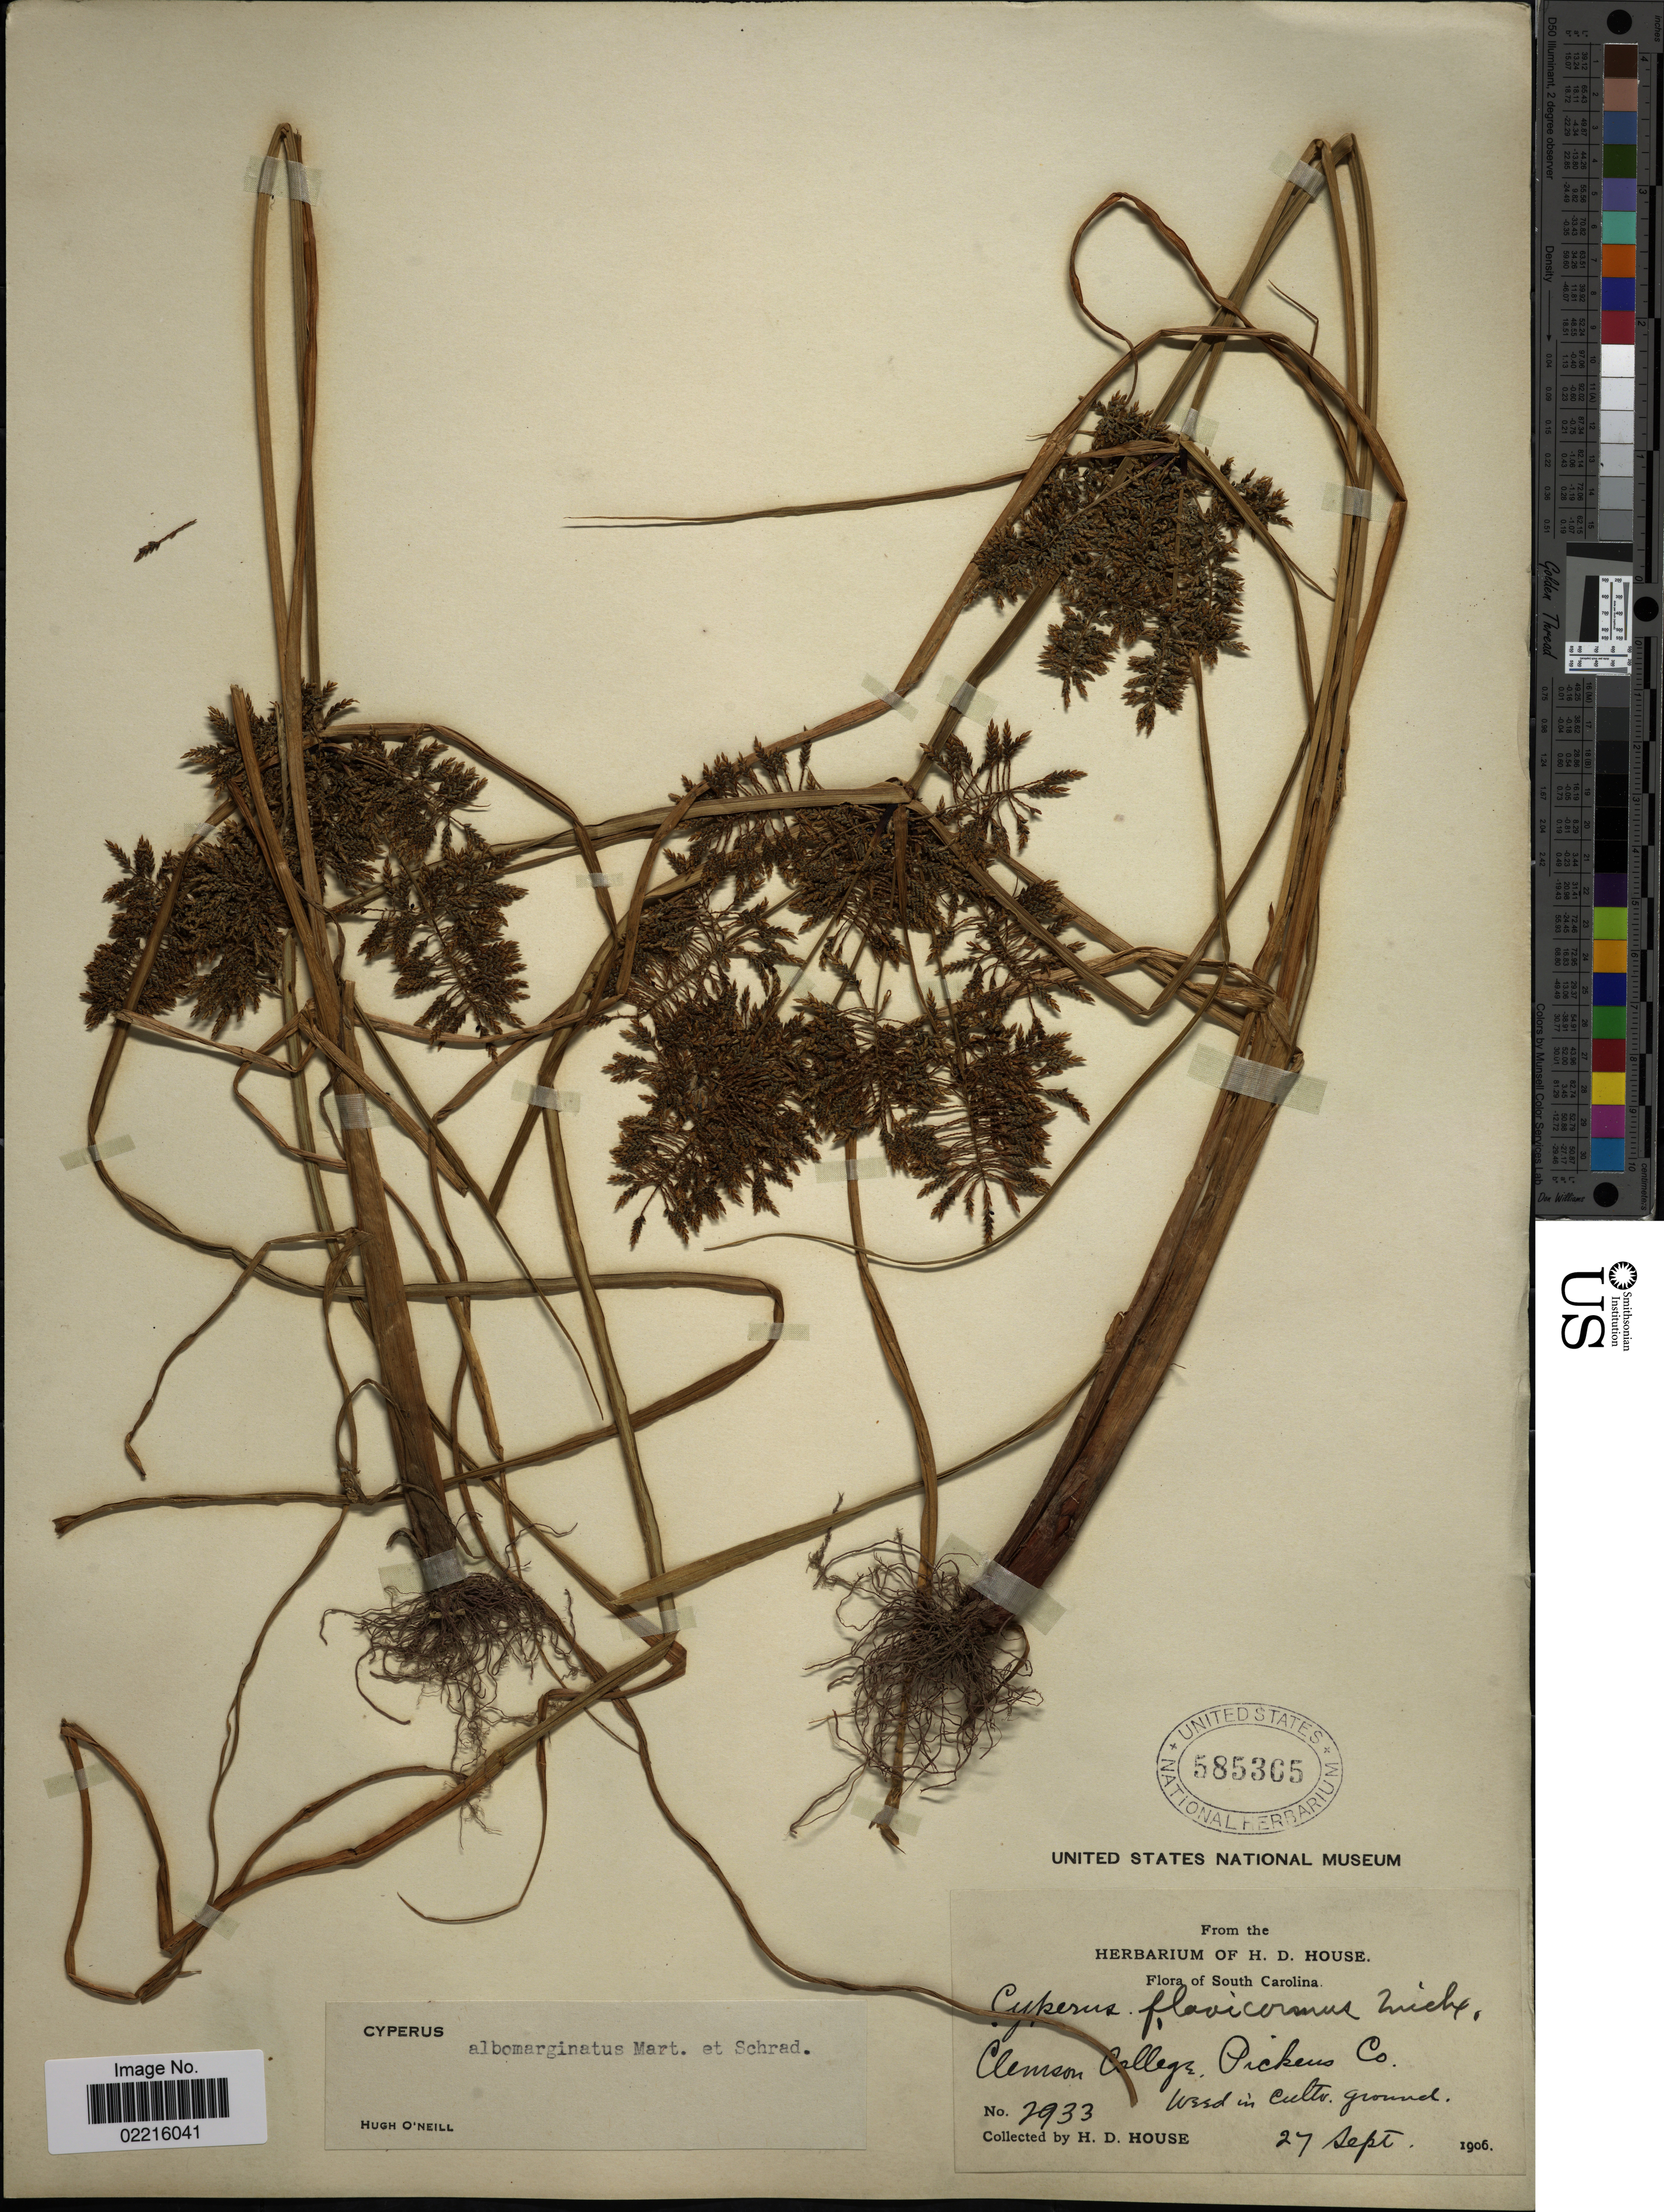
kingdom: Plantae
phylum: Tracheophyta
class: Liliopsida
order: Poales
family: Cyperaceae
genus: Cyperus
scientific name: Cyperus flavicomus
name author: Michx.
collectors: H. D. House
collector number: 2933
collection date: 1906-09-27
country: United States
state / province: South Carolina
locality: Clemson College, Pickens Co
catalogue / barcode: US 585365